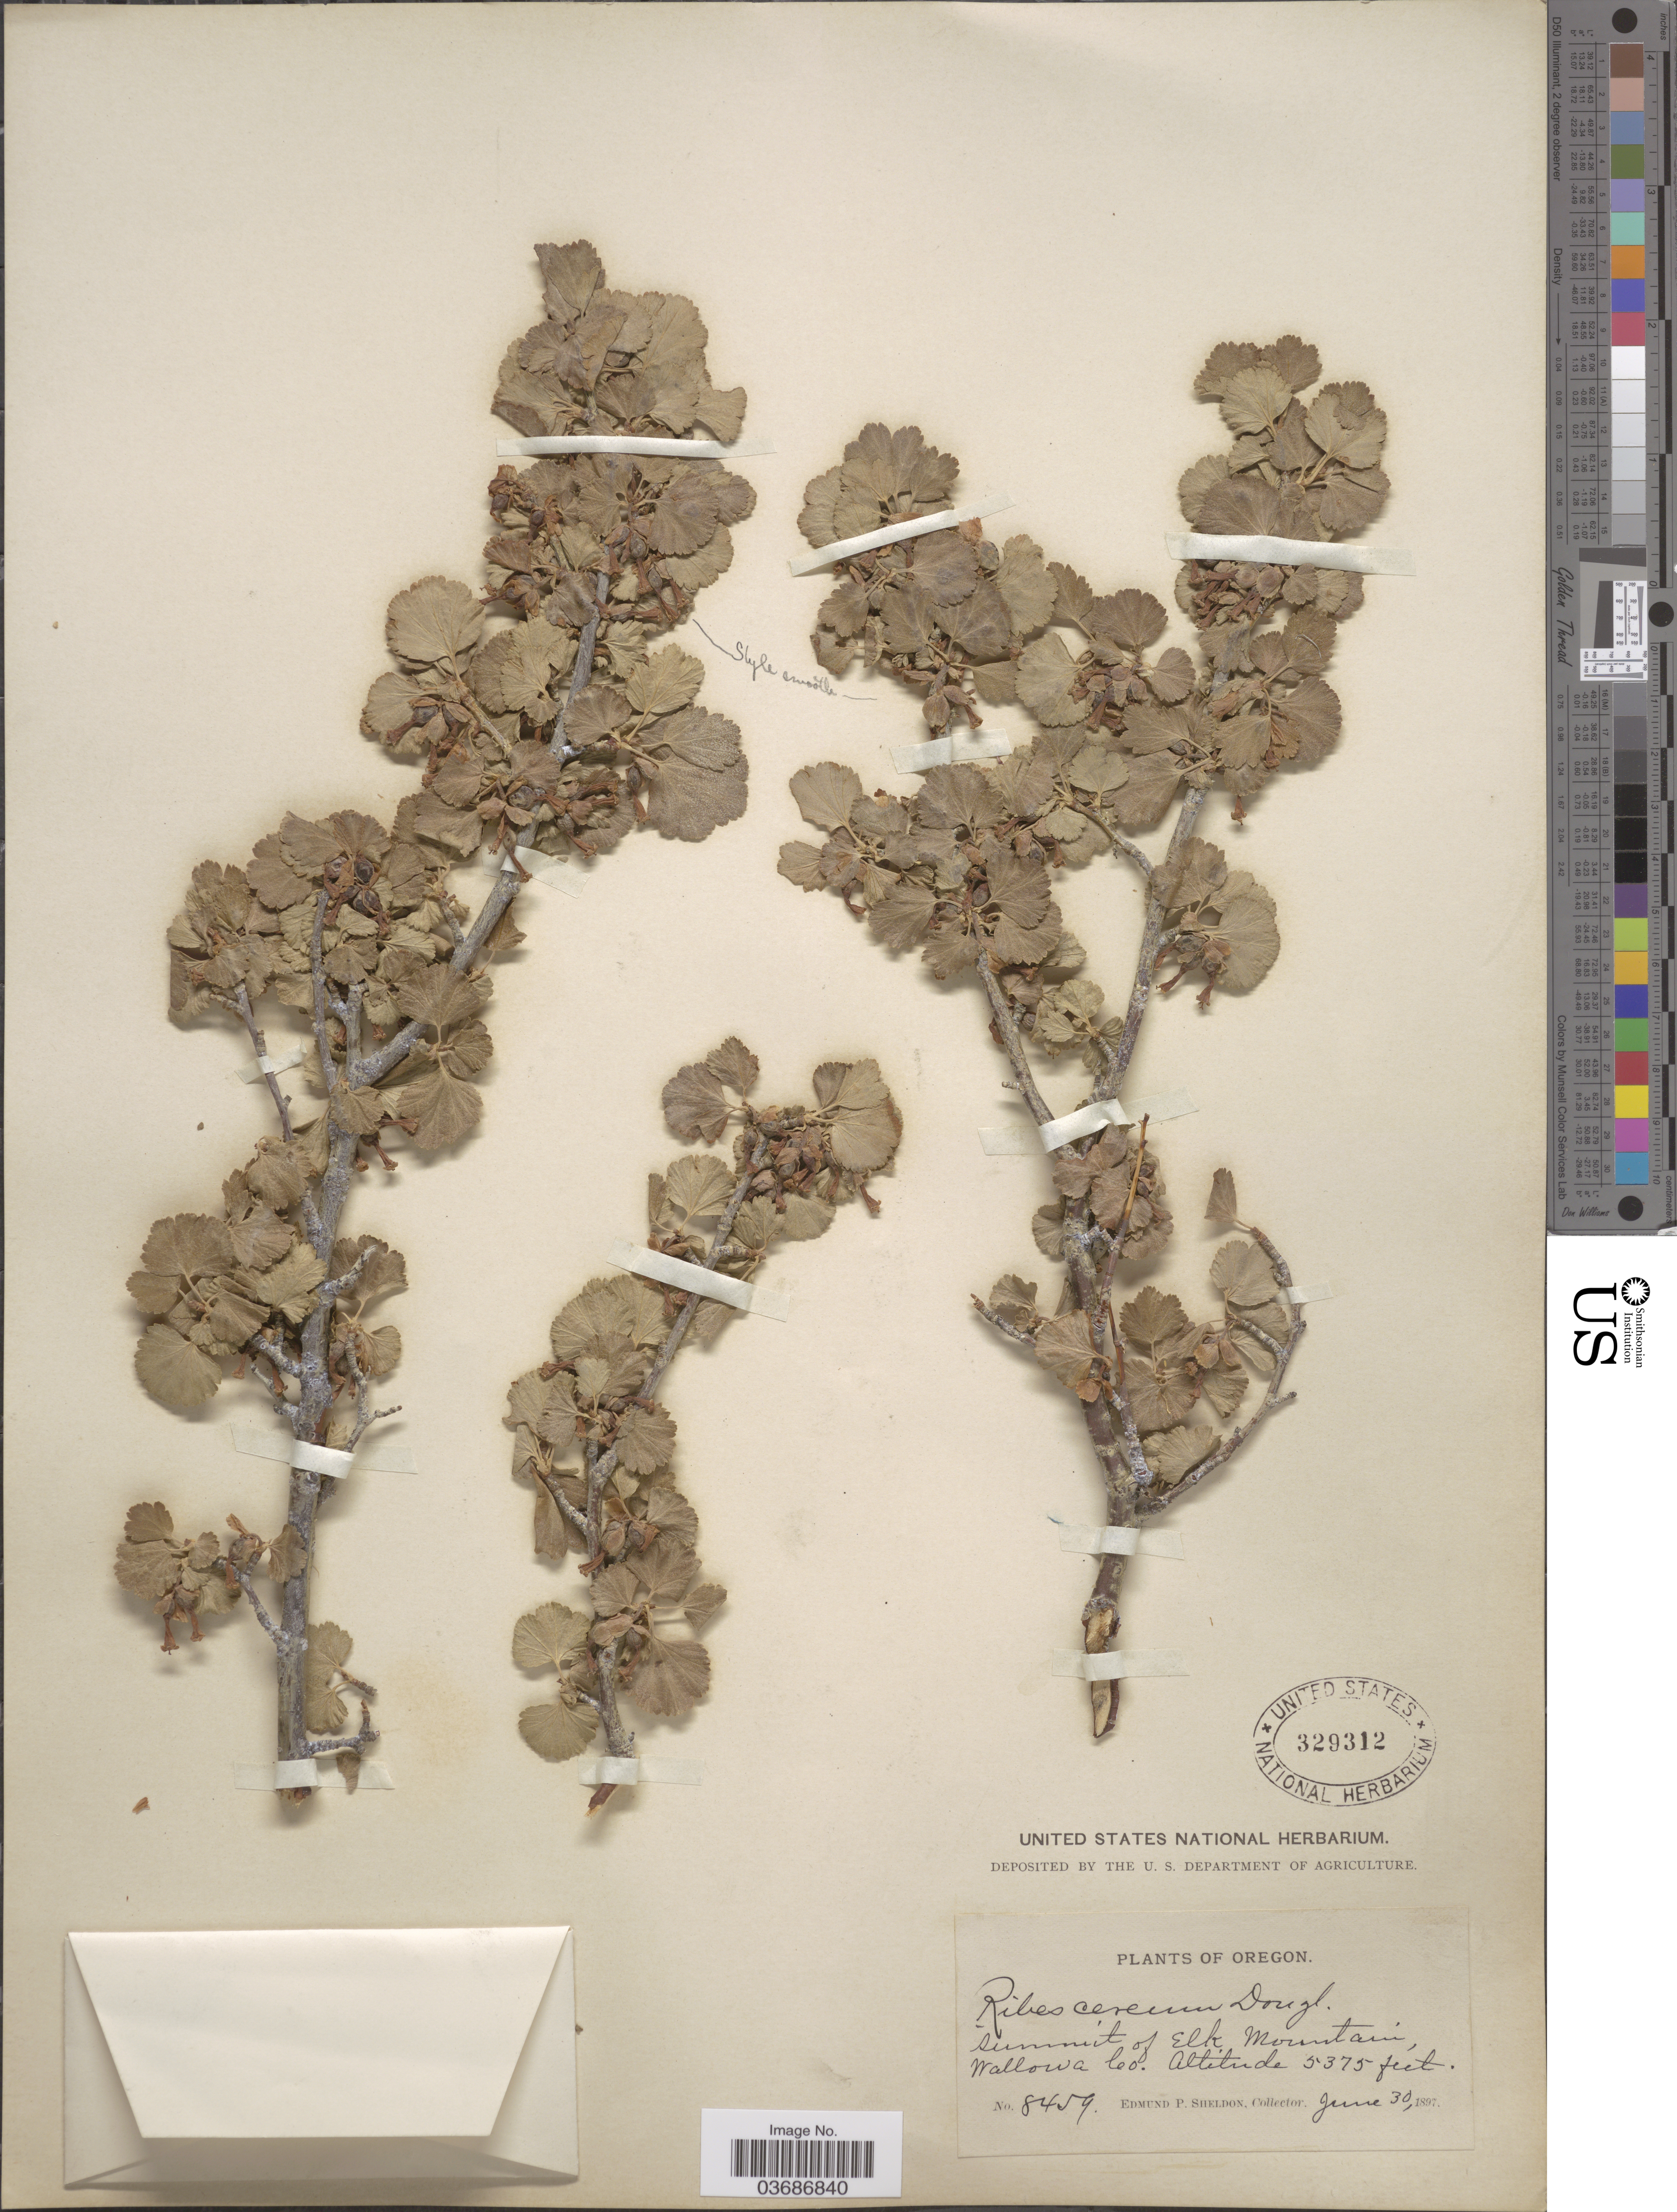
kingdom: Plantae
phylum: Tracheophyta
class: Magnoliopsida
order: Saxifragales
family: Grossulariaceae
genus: Ribes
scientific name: Ribes cereum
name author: Douglas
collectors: E. P. Sheldon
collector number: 8459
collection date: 1897-06-30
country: United States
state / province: Oregon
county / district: Wallowa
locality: Summit of Elk Mountain, Wallowa Co.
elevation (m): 1638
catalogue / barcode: US 329312